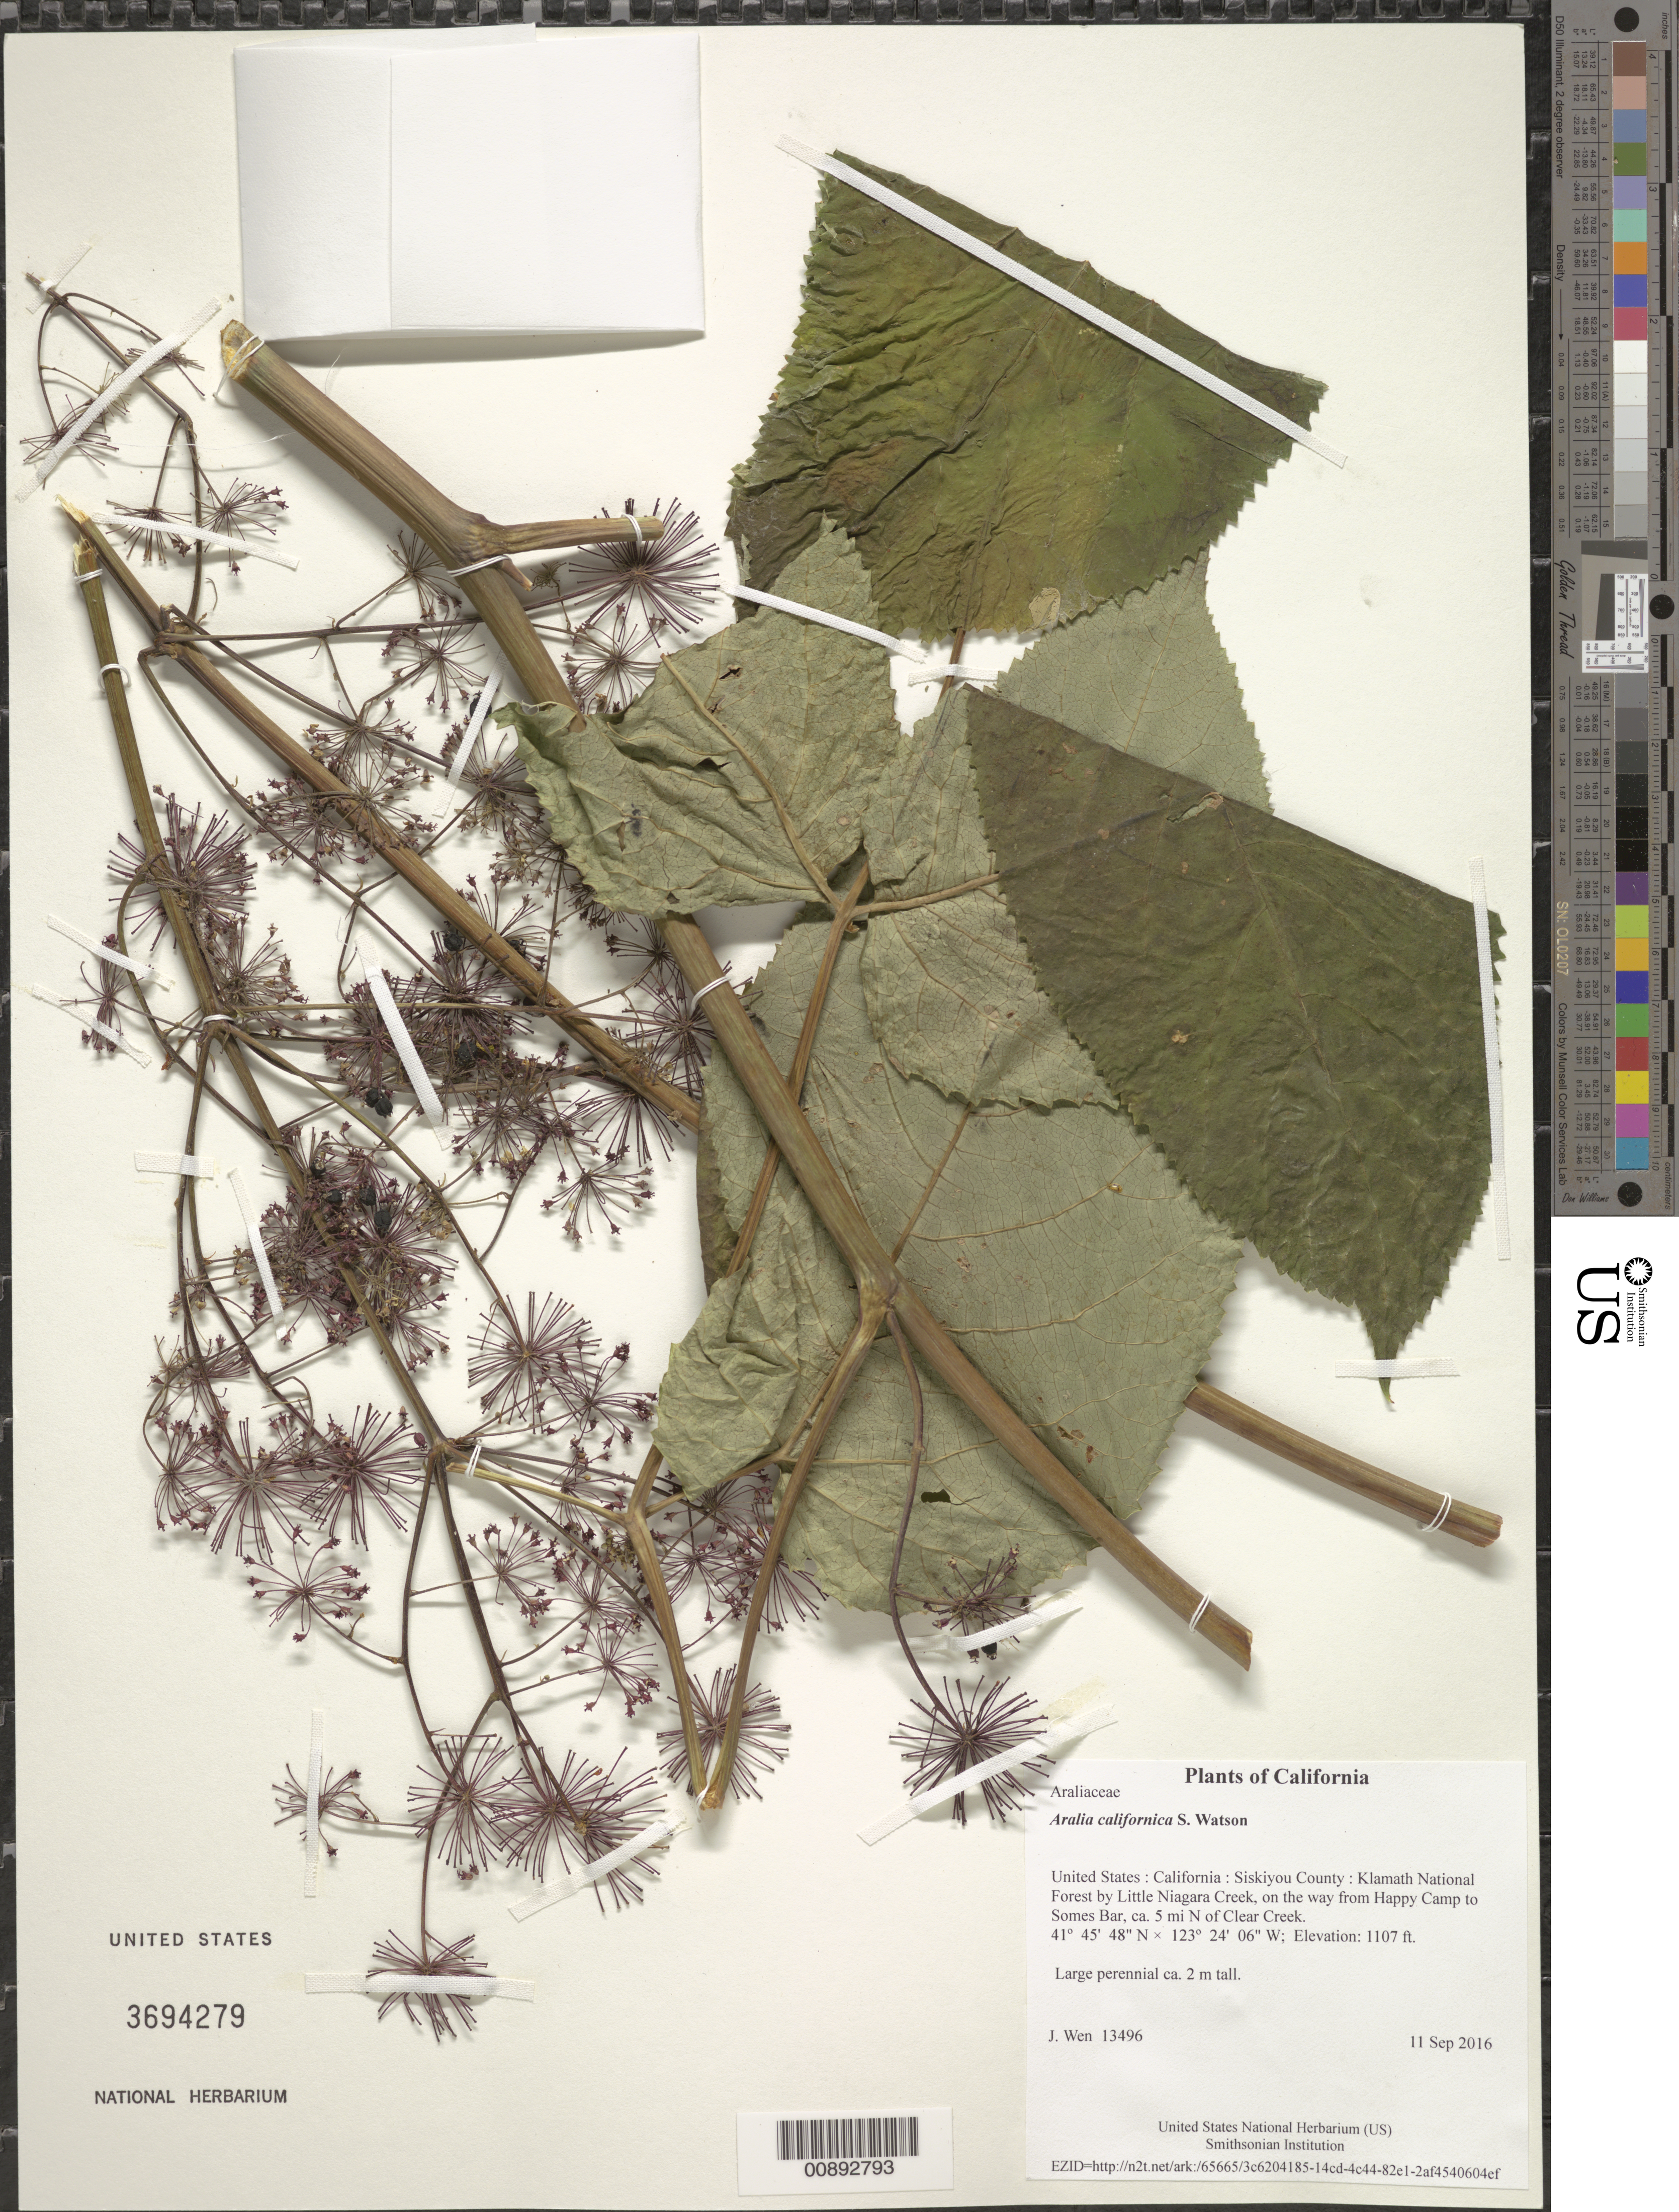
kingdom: Plantae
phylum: Tracheophyta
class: Magnoliopsida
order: Apiales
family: Araliaceae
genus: Aralia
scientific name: Aralia californica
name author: S. Watson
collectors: J. Wen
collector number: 13496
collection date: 2016-09-11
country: United States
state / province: California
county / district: Siskiyou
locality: Klamath National Forest by Little Niagara Creek, on the way from Happy Camp to Somes Bar, ca. 5 mi N of Clear Creek.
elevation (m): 337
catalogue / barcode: US 3694279